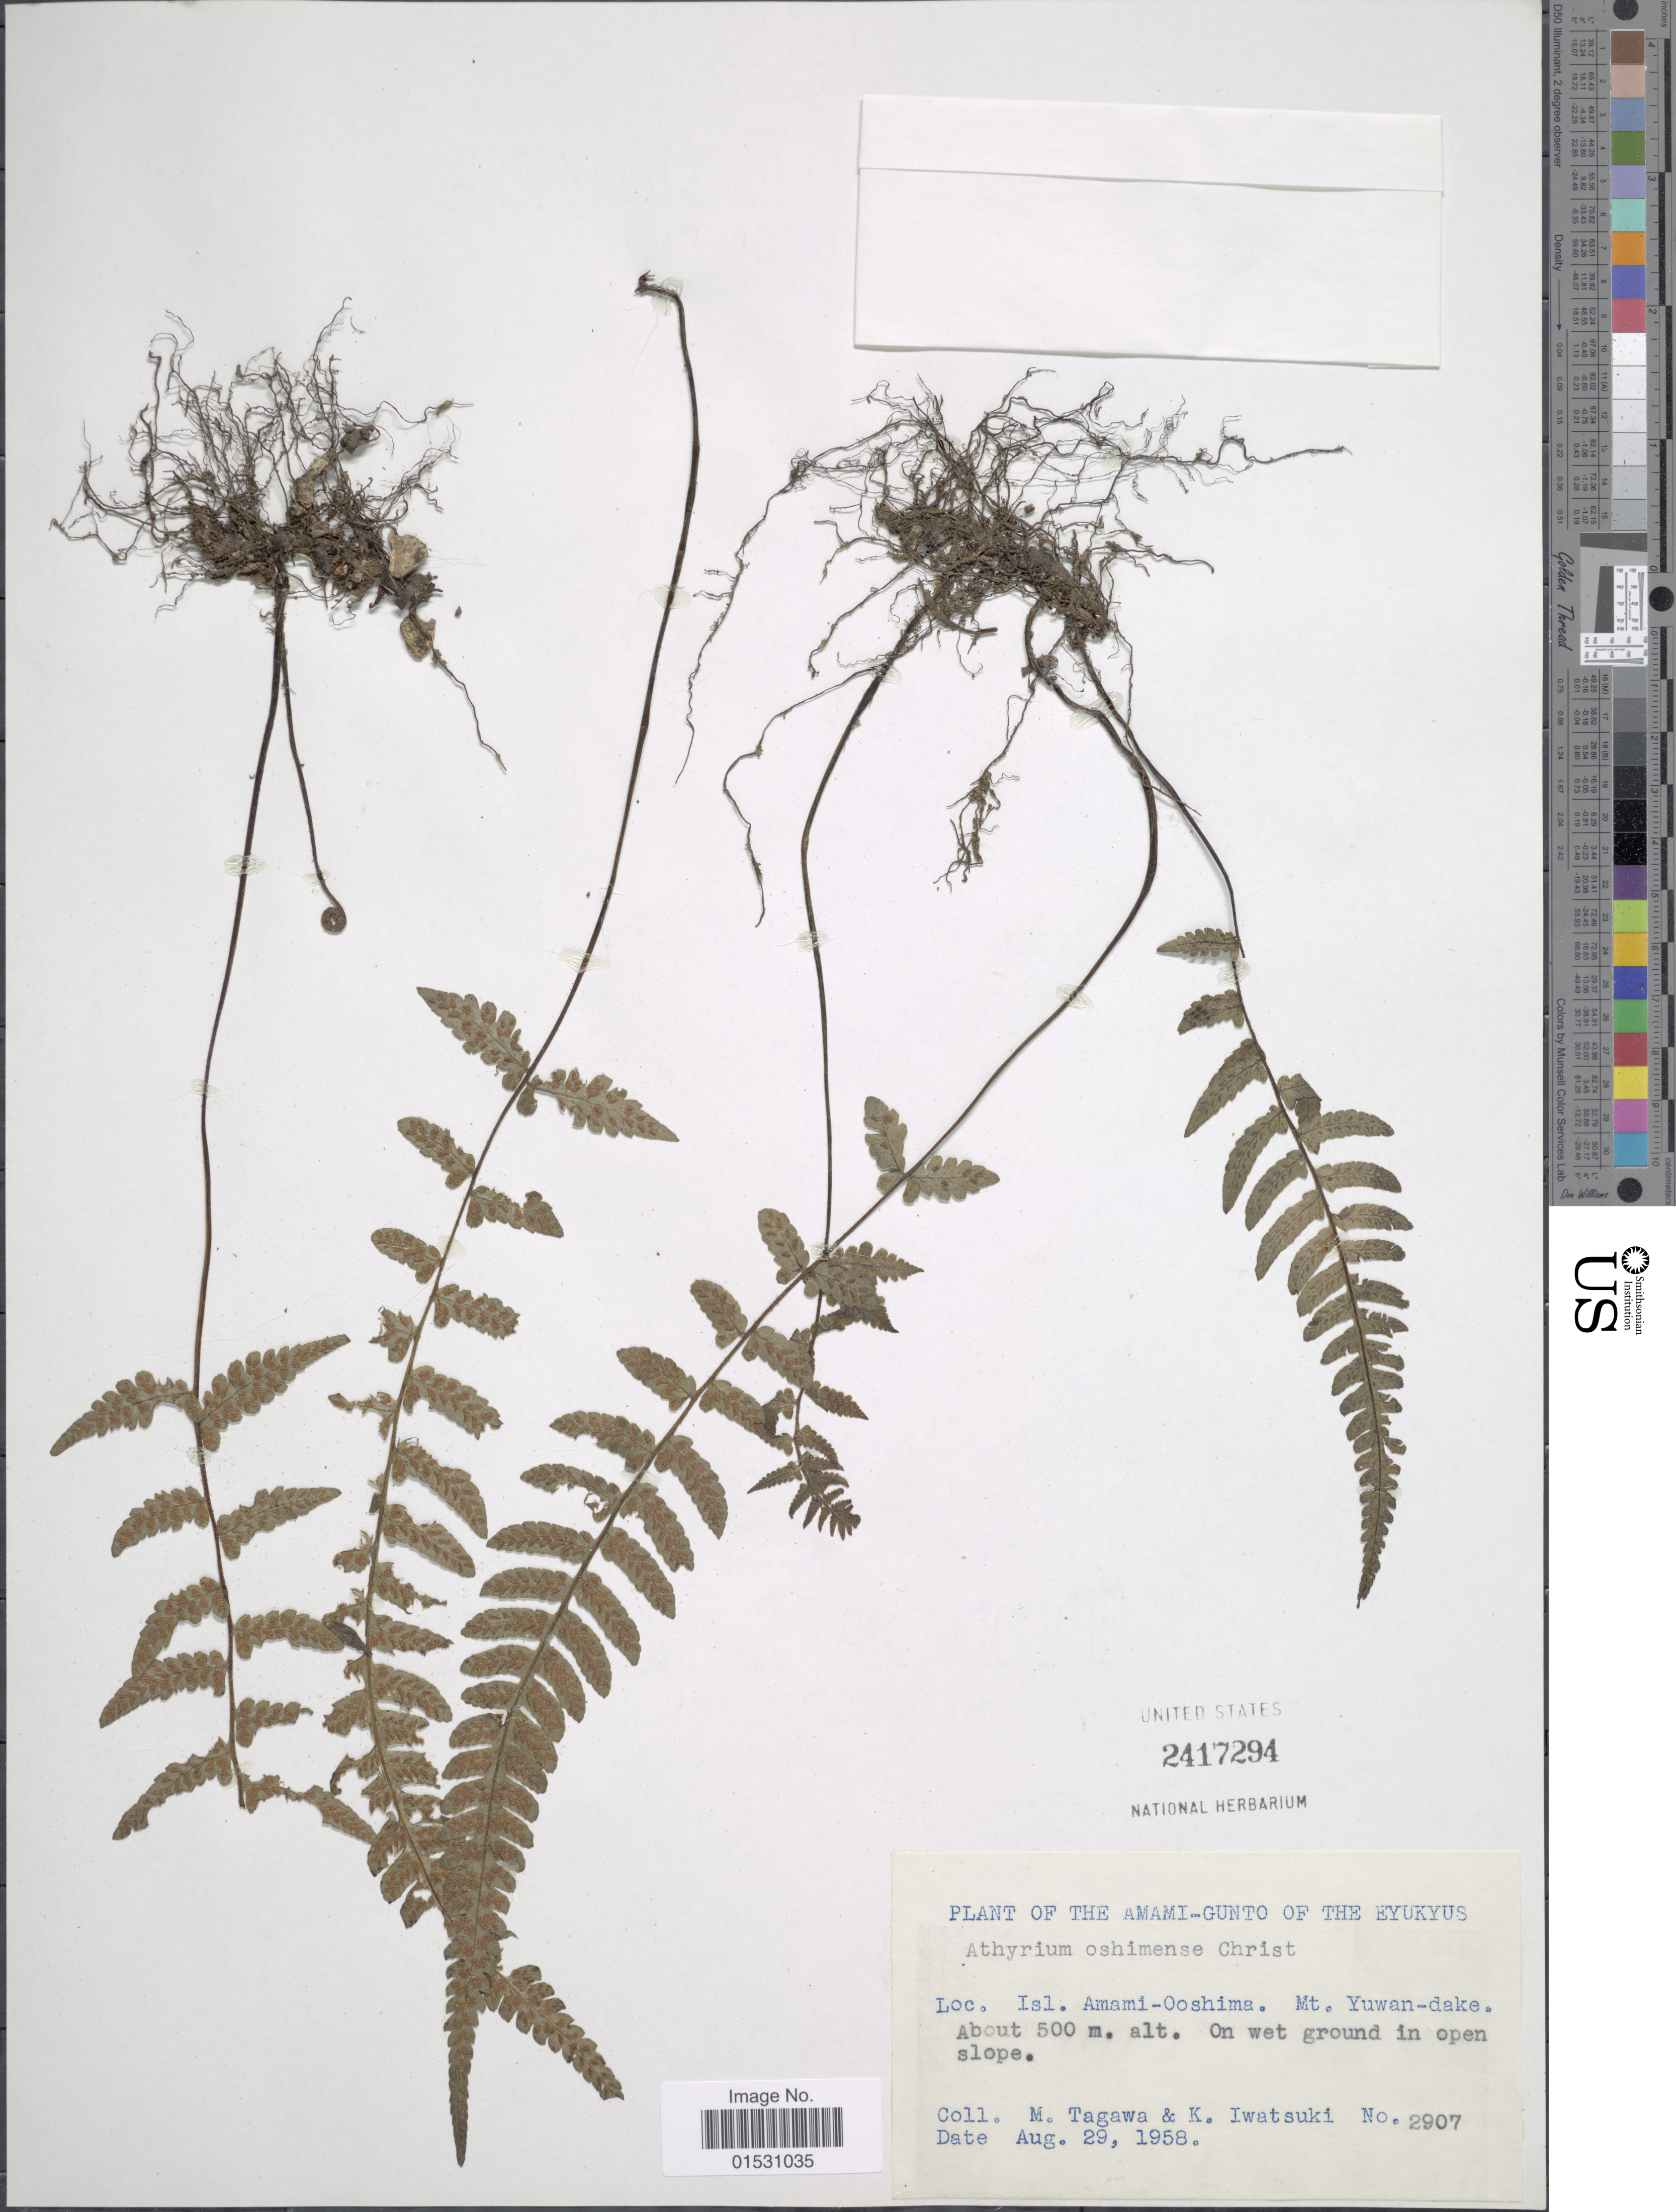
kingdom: Plantae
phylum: Tracheophyta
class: Polypodiopsida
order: Polypodiales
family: Athyriaceae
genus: Athyrium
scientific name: Athyrium oshimense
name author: Christ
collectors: M. Tagawa & K. Iwatsuki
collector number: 2907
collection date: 1958-08-29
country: Japan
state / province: Okinawa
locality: The Amami-Gunto of the Eyukyus. Isl. Amami-Ooshima. Mt. Yuwan-dake.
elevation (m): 500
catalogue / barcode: US 2417294